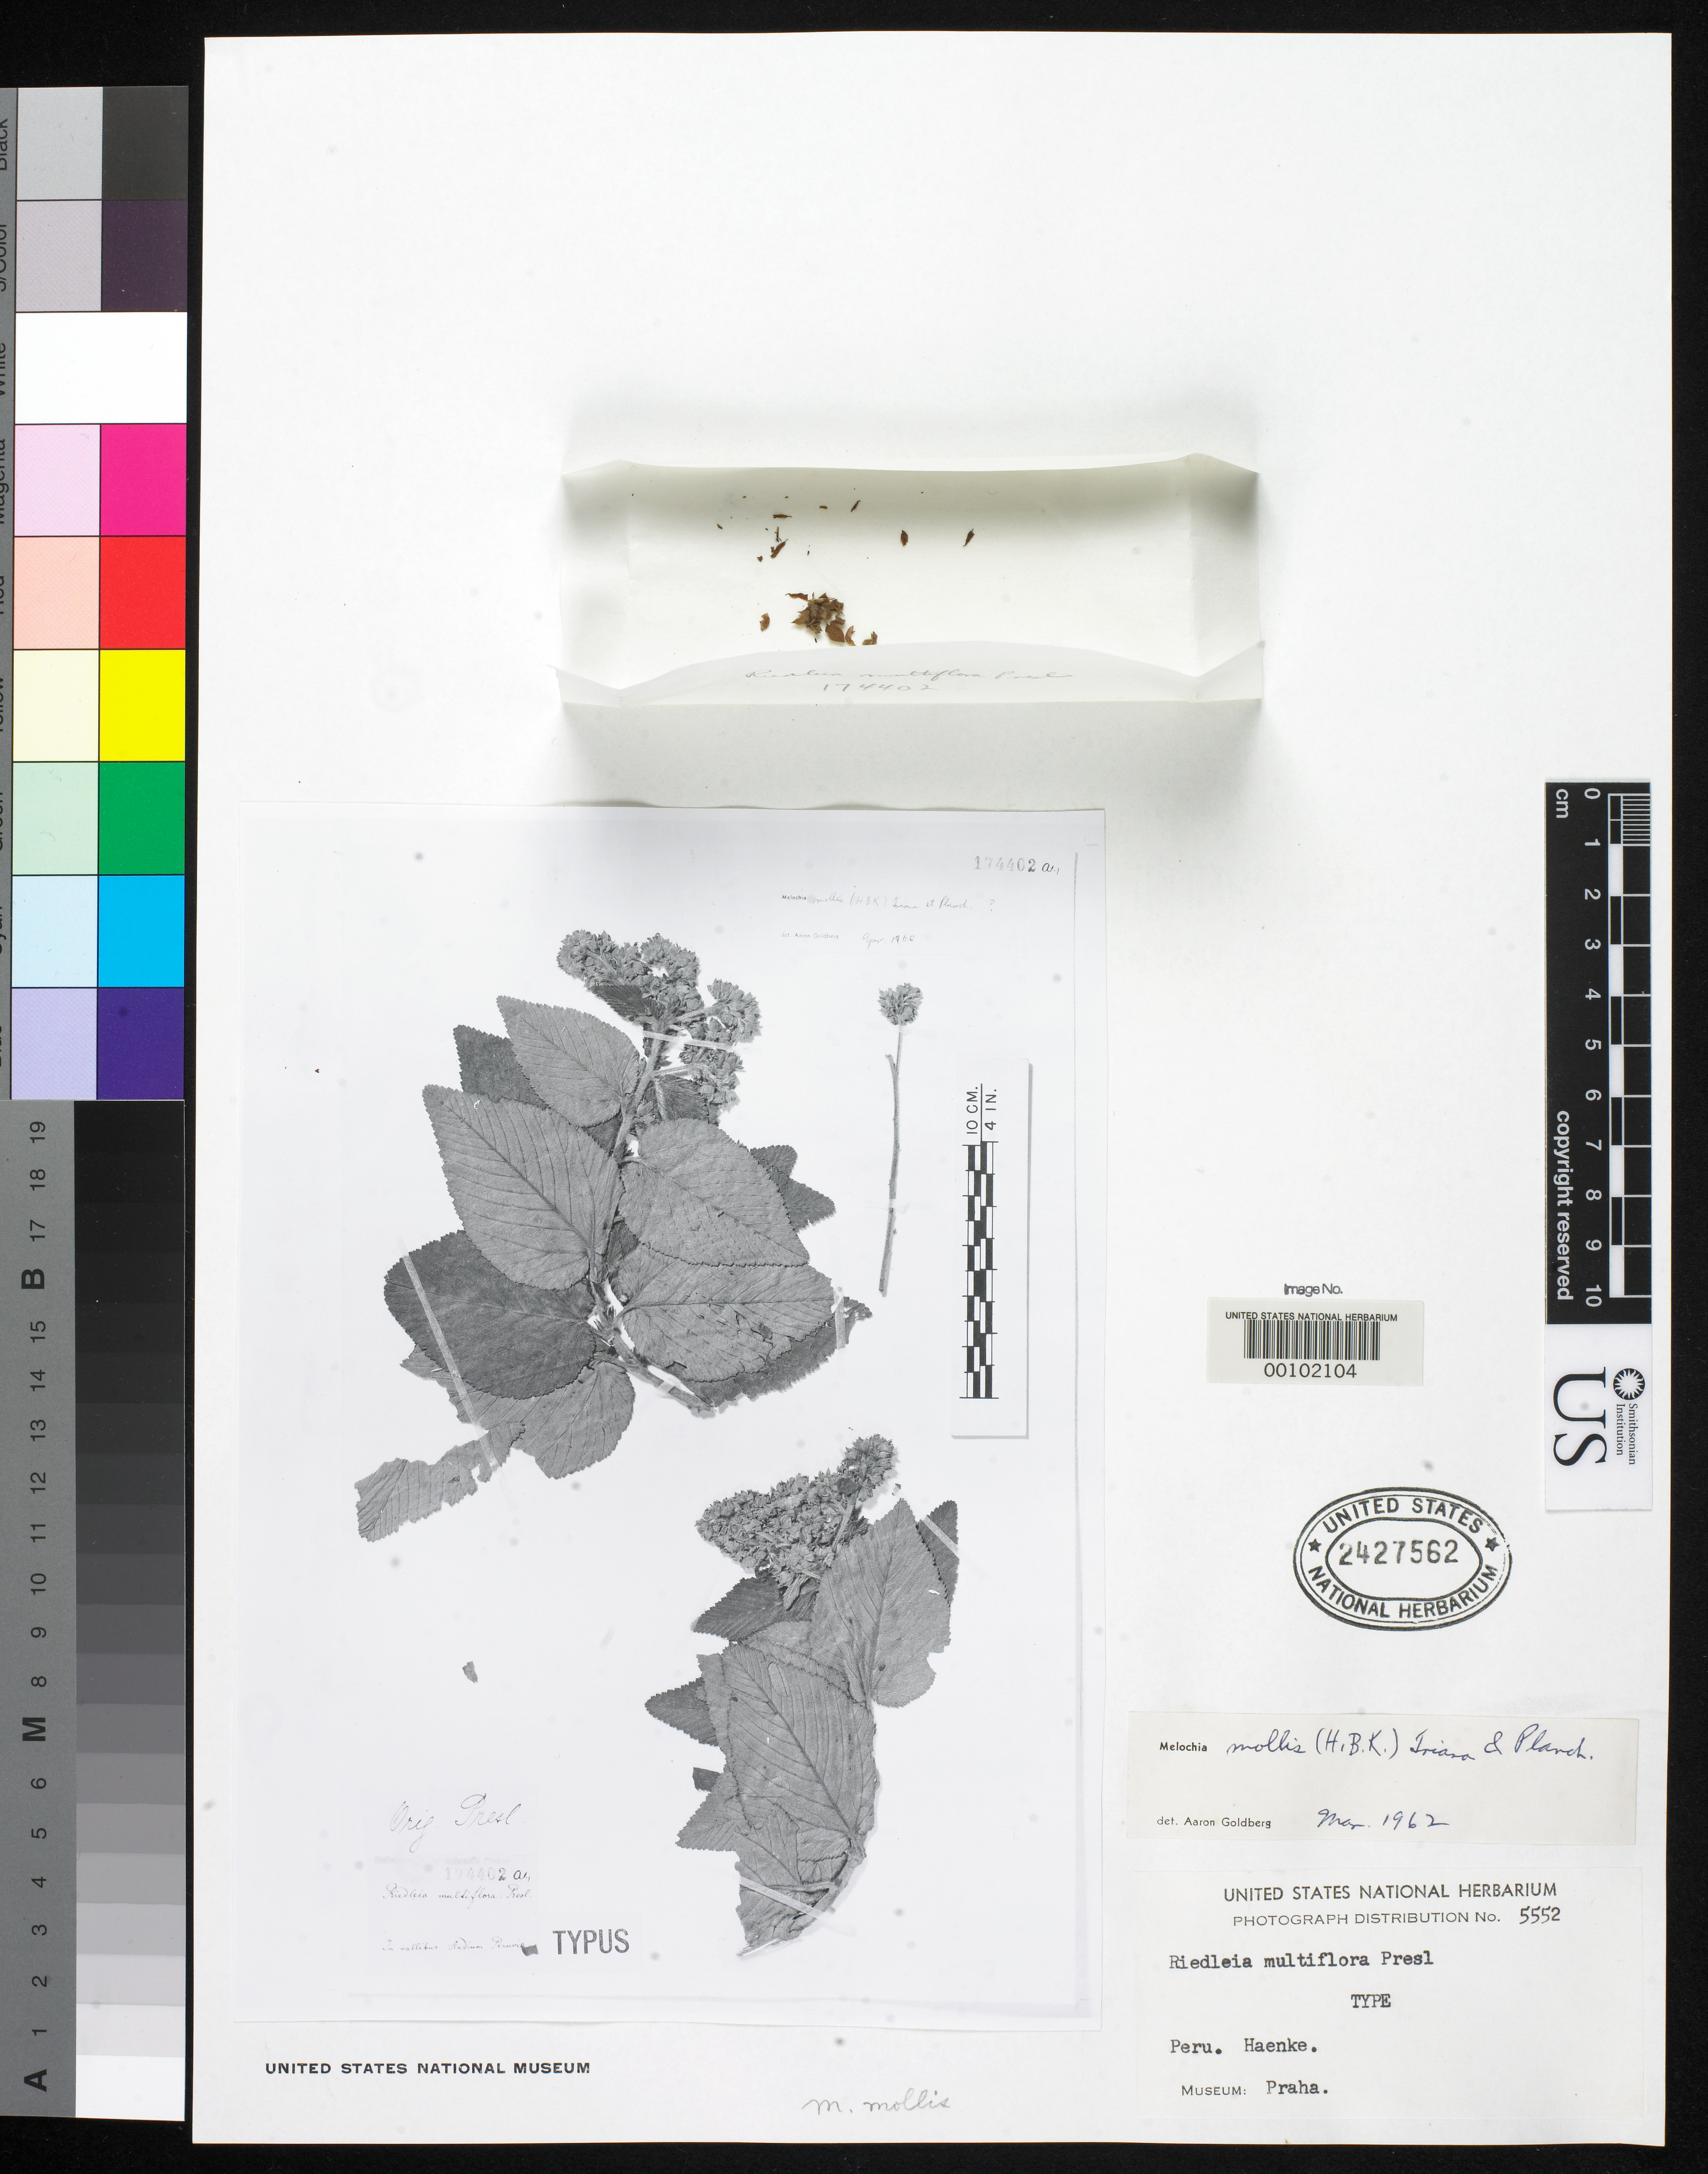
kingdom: Plantae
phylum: Tracheophyta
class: Magnoliopsida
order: Malvales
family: Malvaceae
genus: Riedlea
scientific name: Riedlea multiflora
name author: C. Presl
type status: Type Material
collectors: T. P. X. Haenke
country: Peru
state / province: San Martín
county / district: Mariscal Cáceres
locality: Rio Huallaga, margen Derecha del; Balsa Probana; dtto. Tocache Nuevo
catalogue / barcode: US 2427562